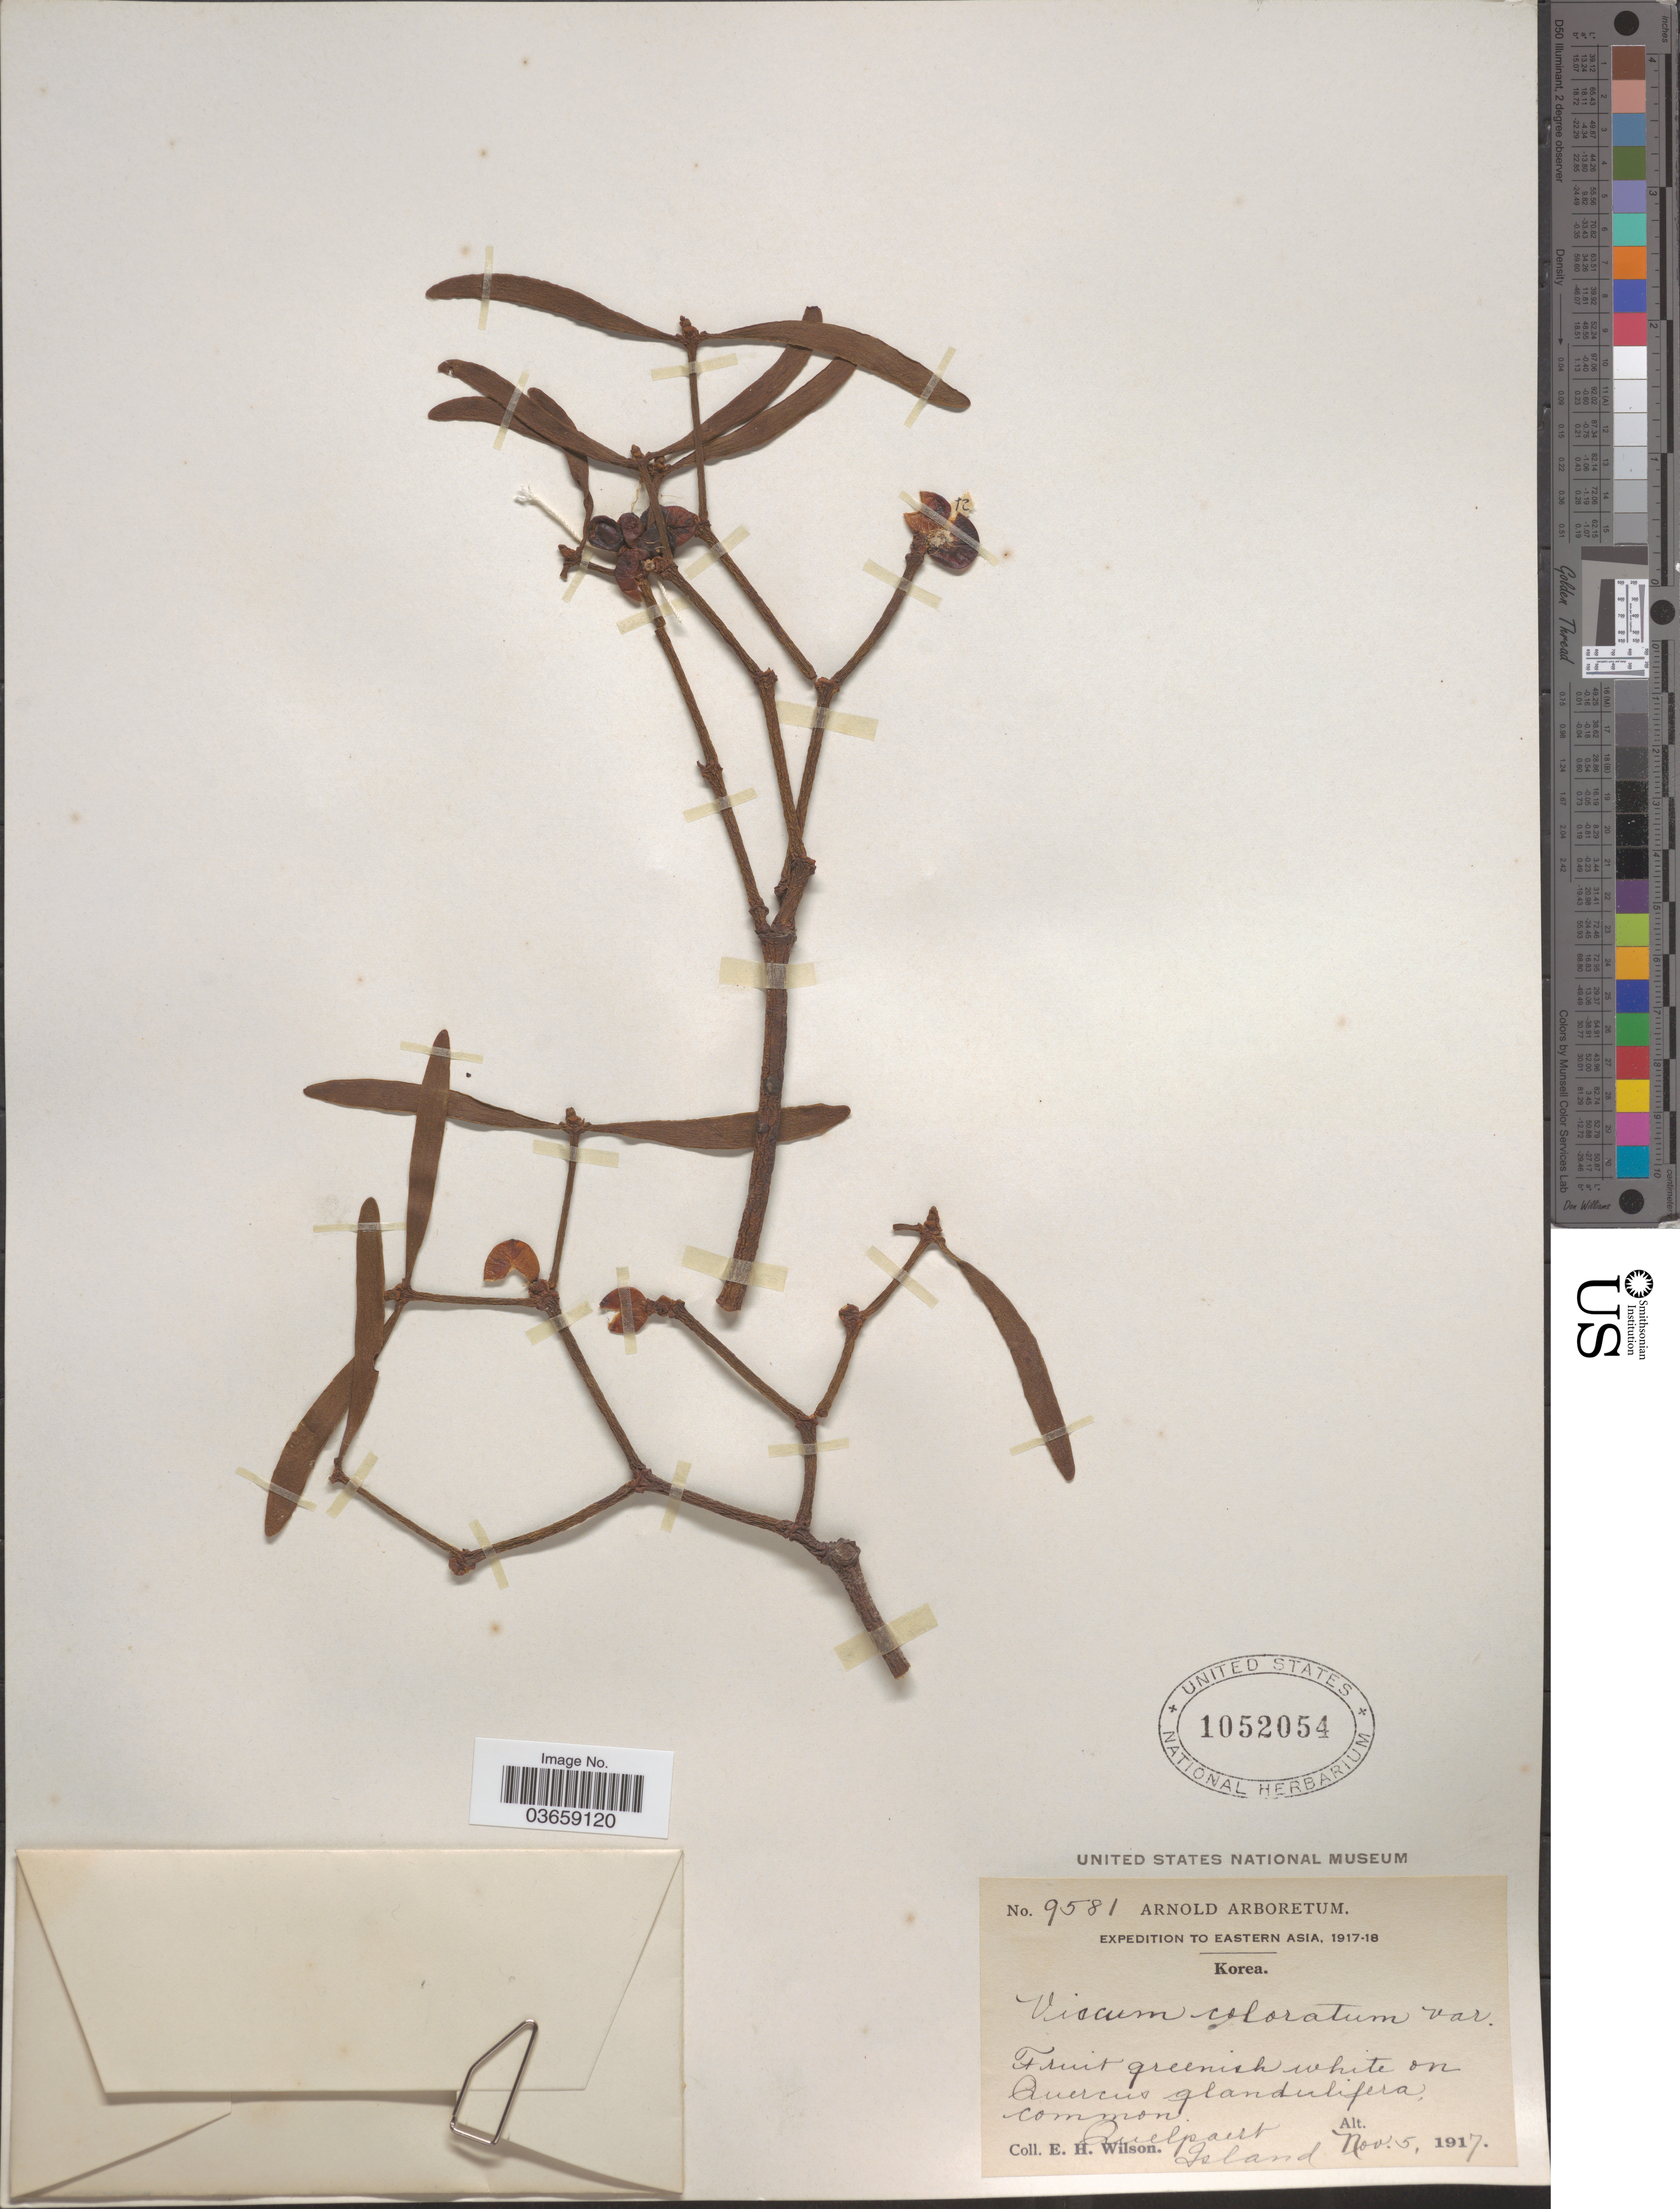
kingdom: Plantae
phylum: Tracheophyta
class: Magnoliopsida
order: Santalales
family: Viscaceae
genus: Viscum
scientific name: Viscum coloratum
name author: (Kom.) Nakai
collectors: E. Wilson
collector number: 9581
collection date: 1917-11-05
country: South Korea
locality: Eastern Asia. Korea. Quelpaert Island.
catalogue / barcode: US 1052054